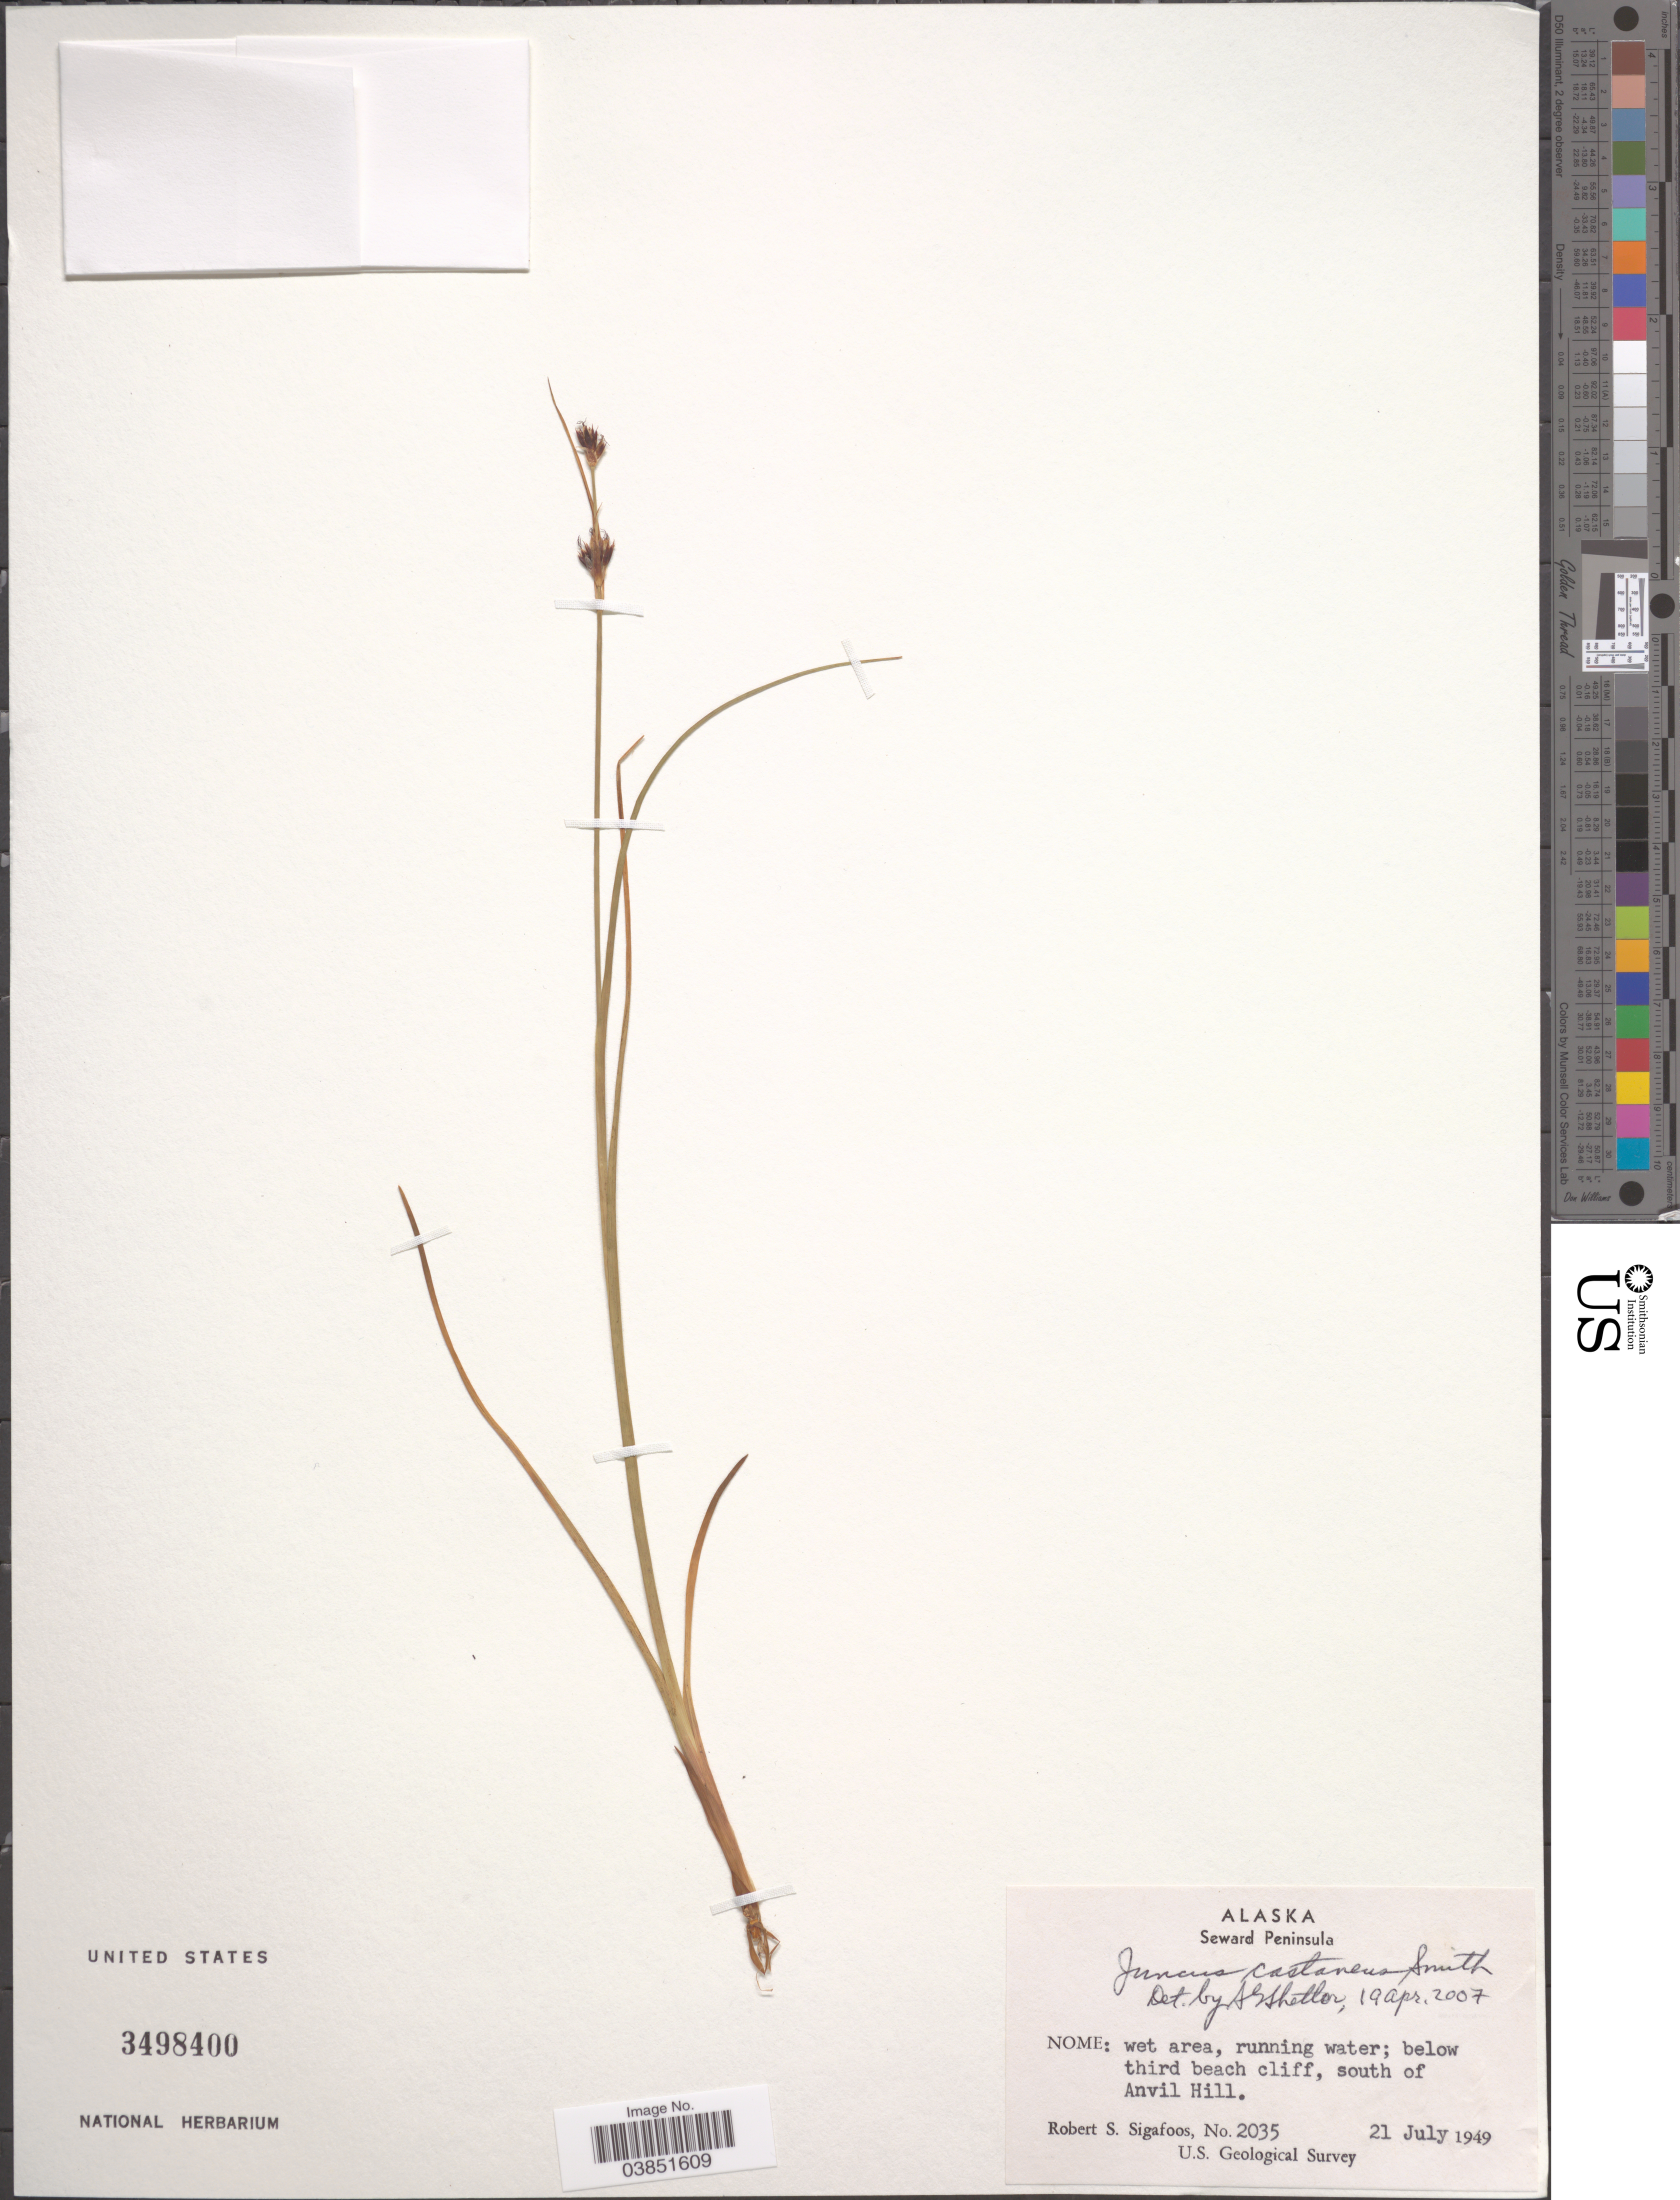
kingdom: Plantae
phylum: Tracheophyta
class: Liliopsida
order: Poales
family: Juncaceae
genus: Juncus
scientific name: Juncus castaneus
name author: Sm.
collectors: R. Sigafoos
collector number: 2035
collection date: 1949-07-21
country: United States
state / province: Alaska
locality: Seward Peninsula. Nome: below third beach cliff, south of Anvil Hill.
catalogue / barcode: US 3498400